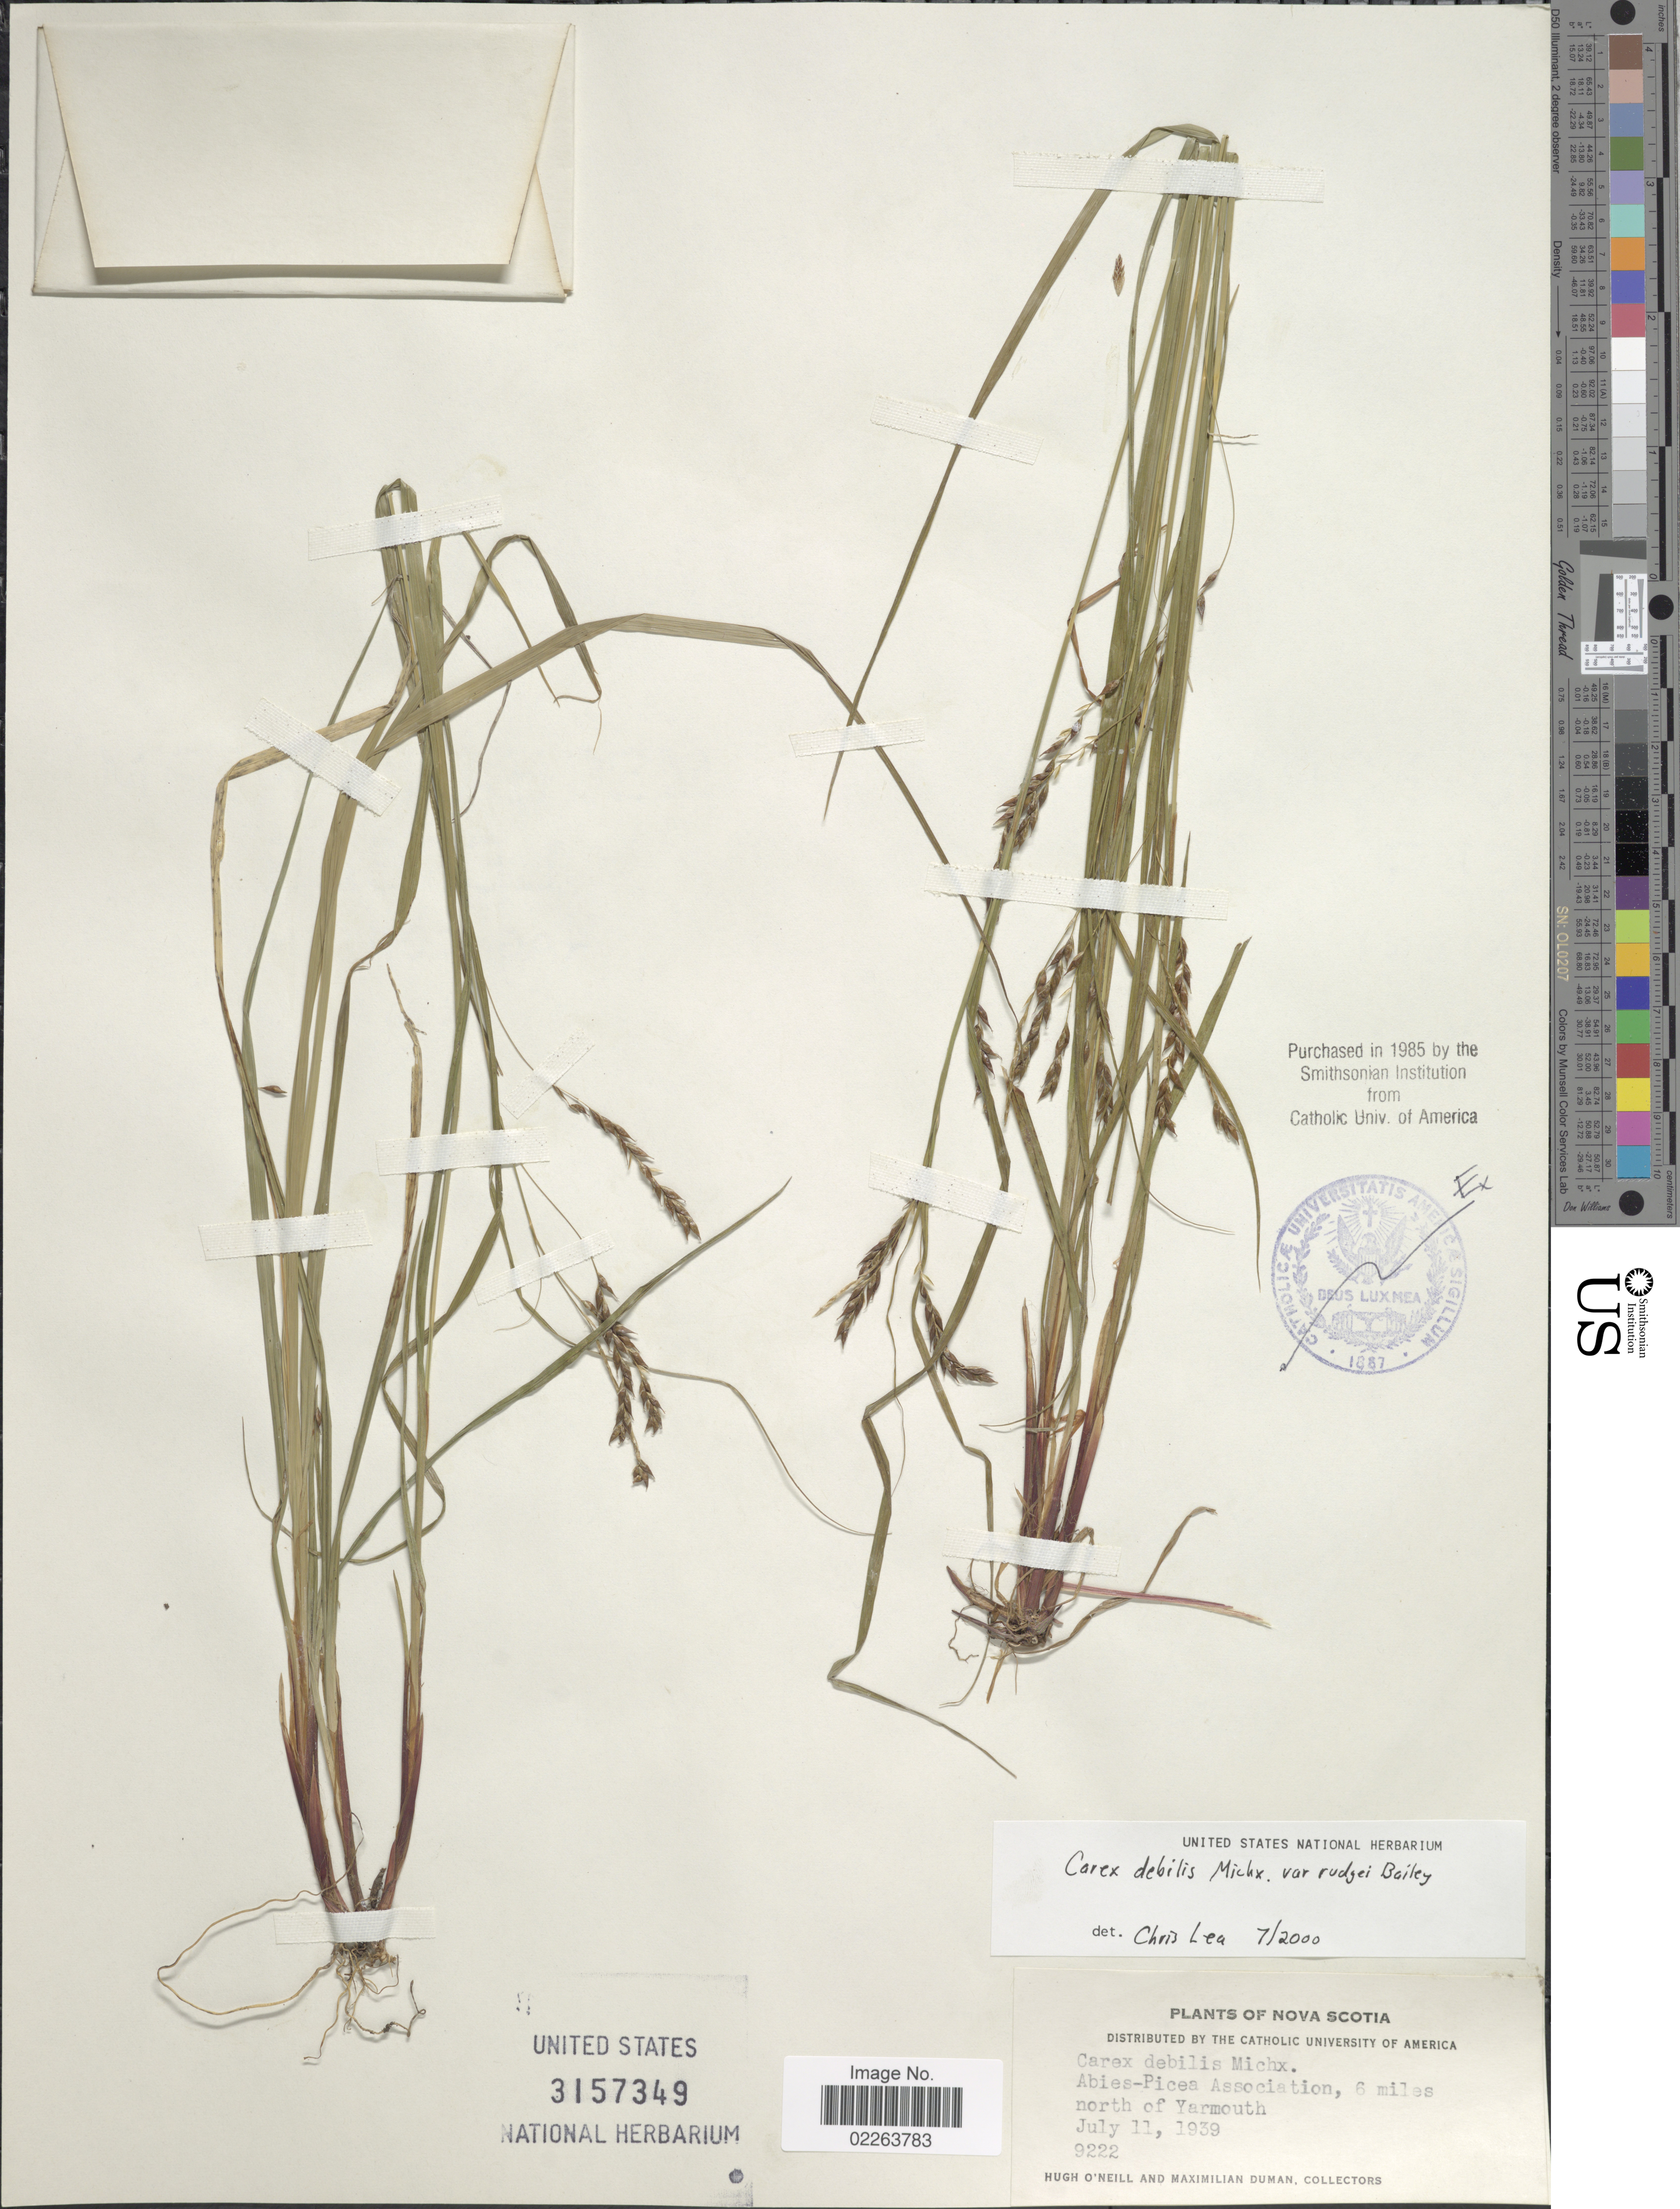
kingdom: Plantae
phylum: Tracheophyta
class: Liliopsida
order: Poales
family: Cyperaceae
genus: Carex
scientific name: Carex flexuosa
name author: Muhl. ex Willd.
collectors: H. O'Neill & M. Duman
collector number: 9222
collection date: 1939-07-11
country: Canada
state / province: Nova Scotia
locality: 6 miles north of Yarmouth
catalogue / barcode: US 3157349